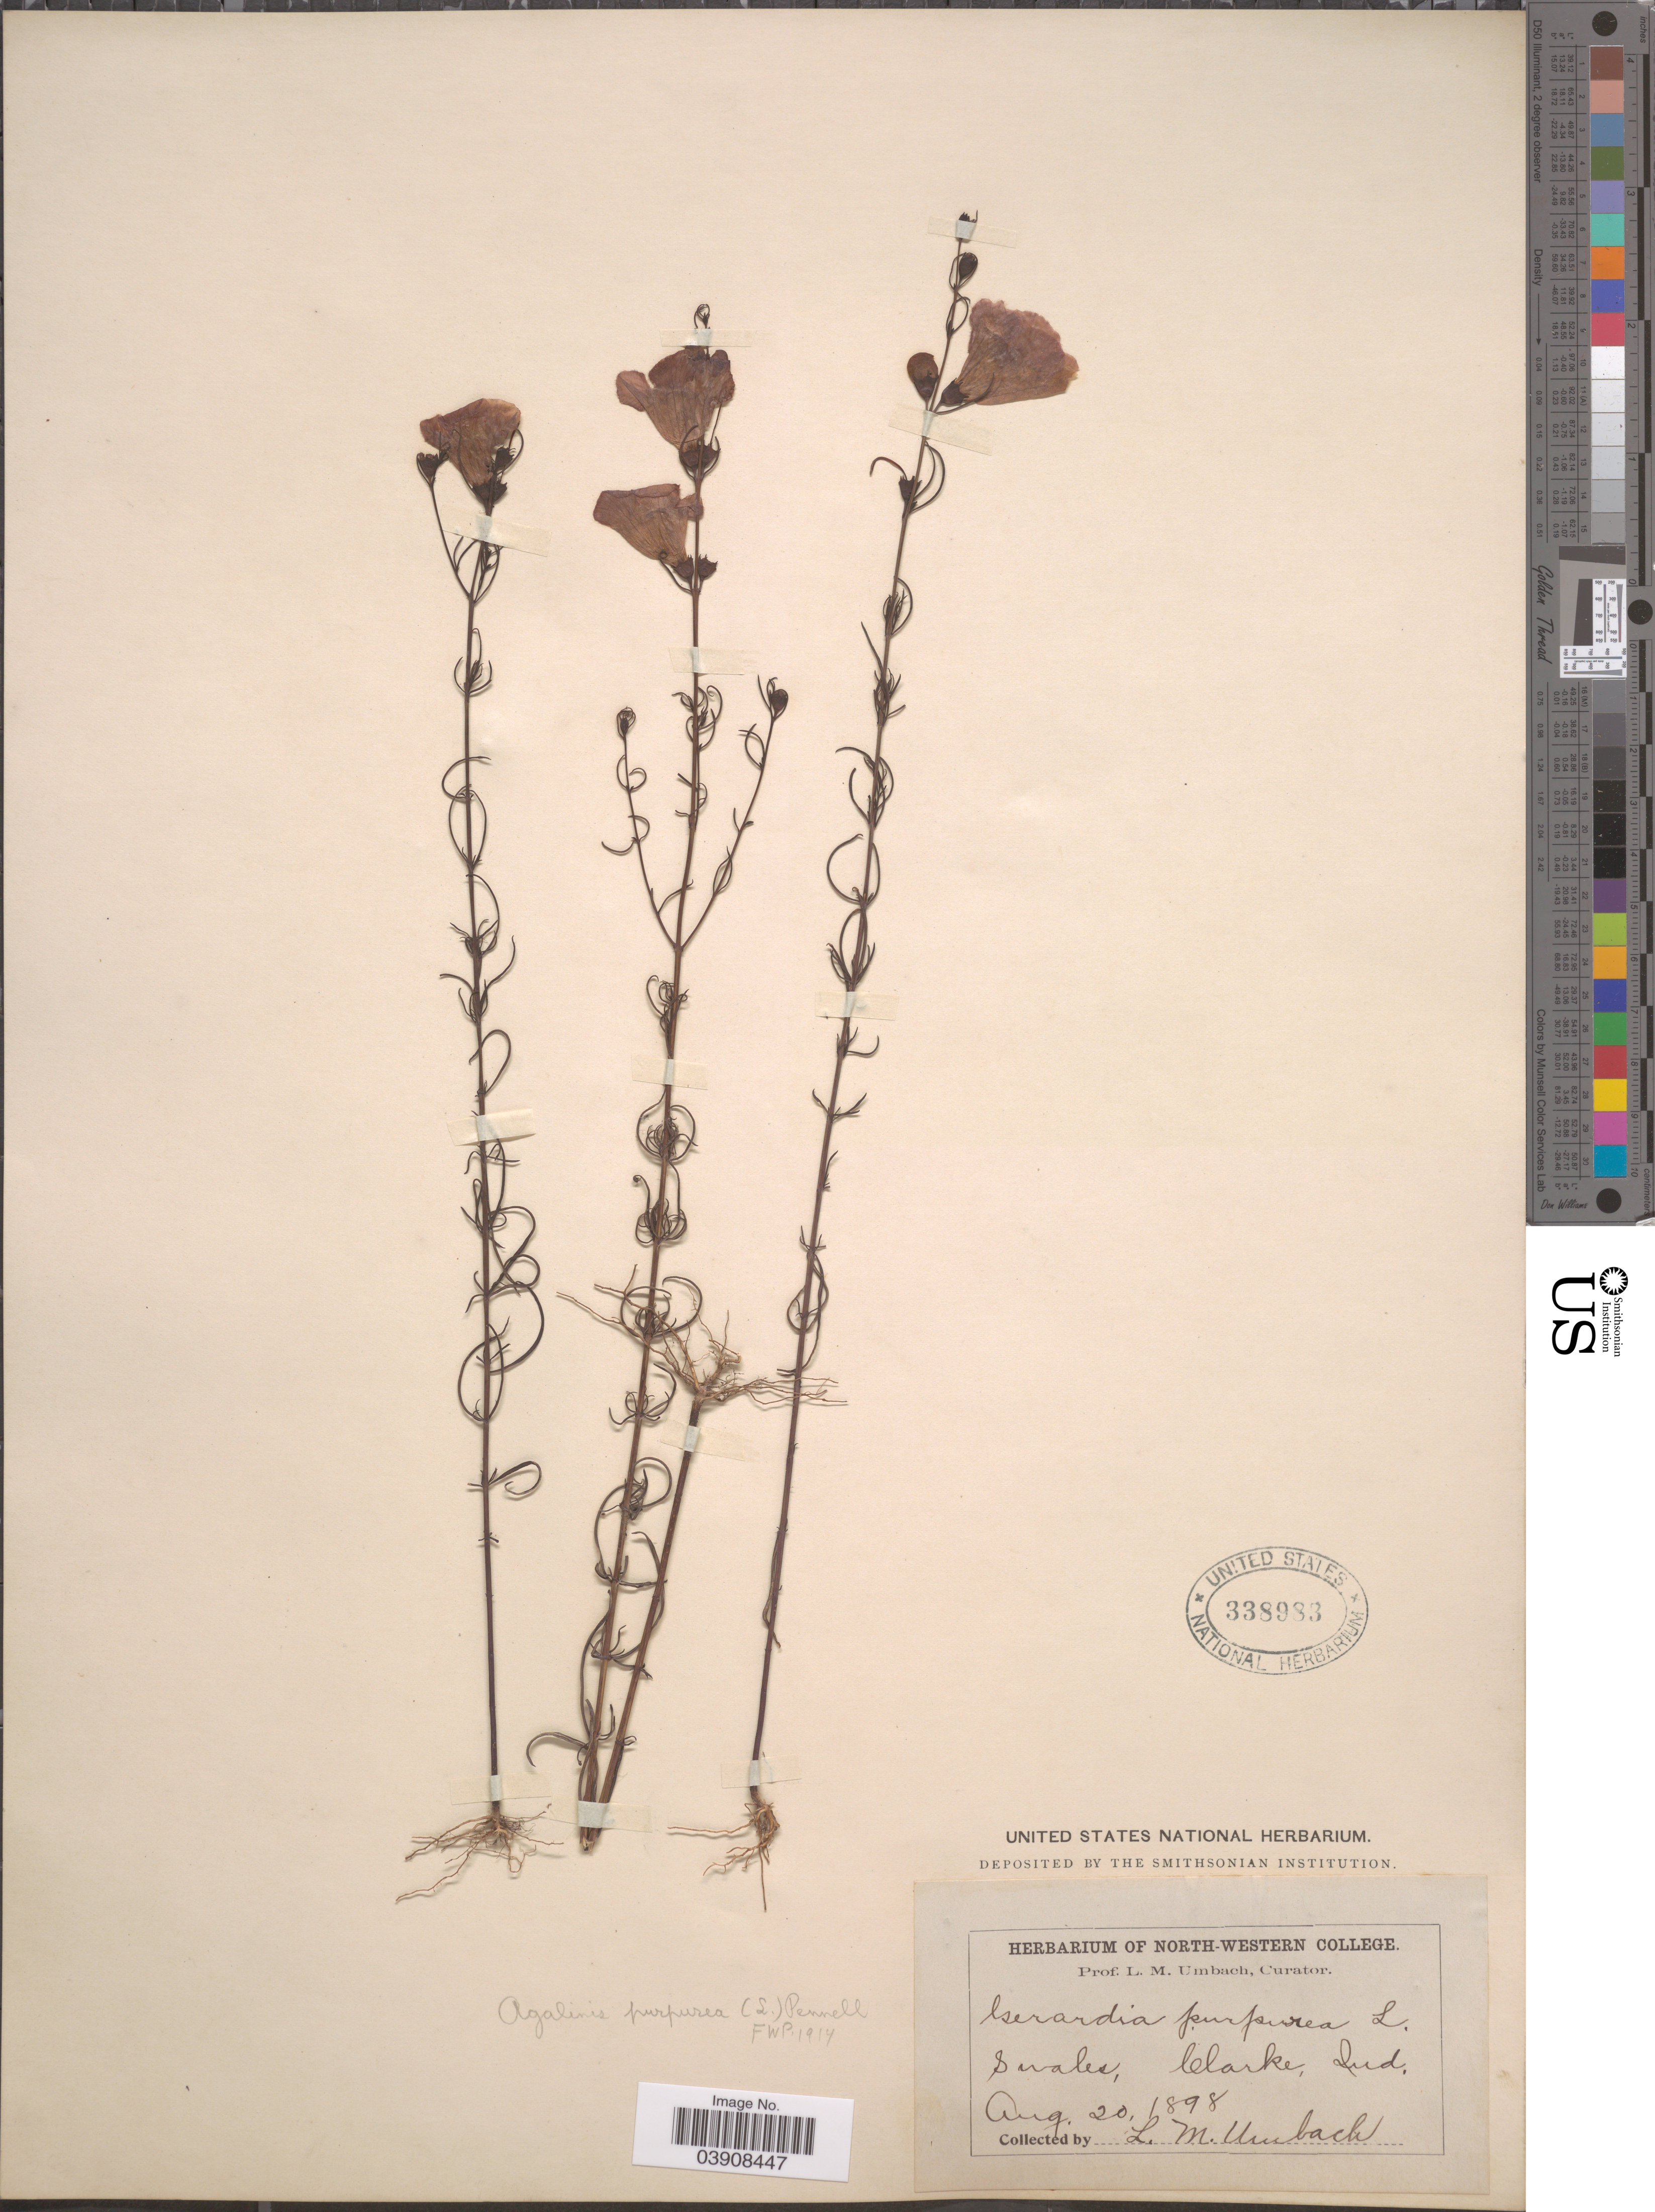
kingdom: Plantae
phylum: Tracheophyta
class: Magnoliopsida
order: Lamiales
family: Orobanchaceae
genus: Agalinis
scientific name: Agalinis purpurea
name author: (L.) Pennell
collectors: L. M. Umbach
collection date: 1898-08-20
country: United States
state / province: Indiana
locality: Swales, Clarke.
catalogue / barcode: US 338983